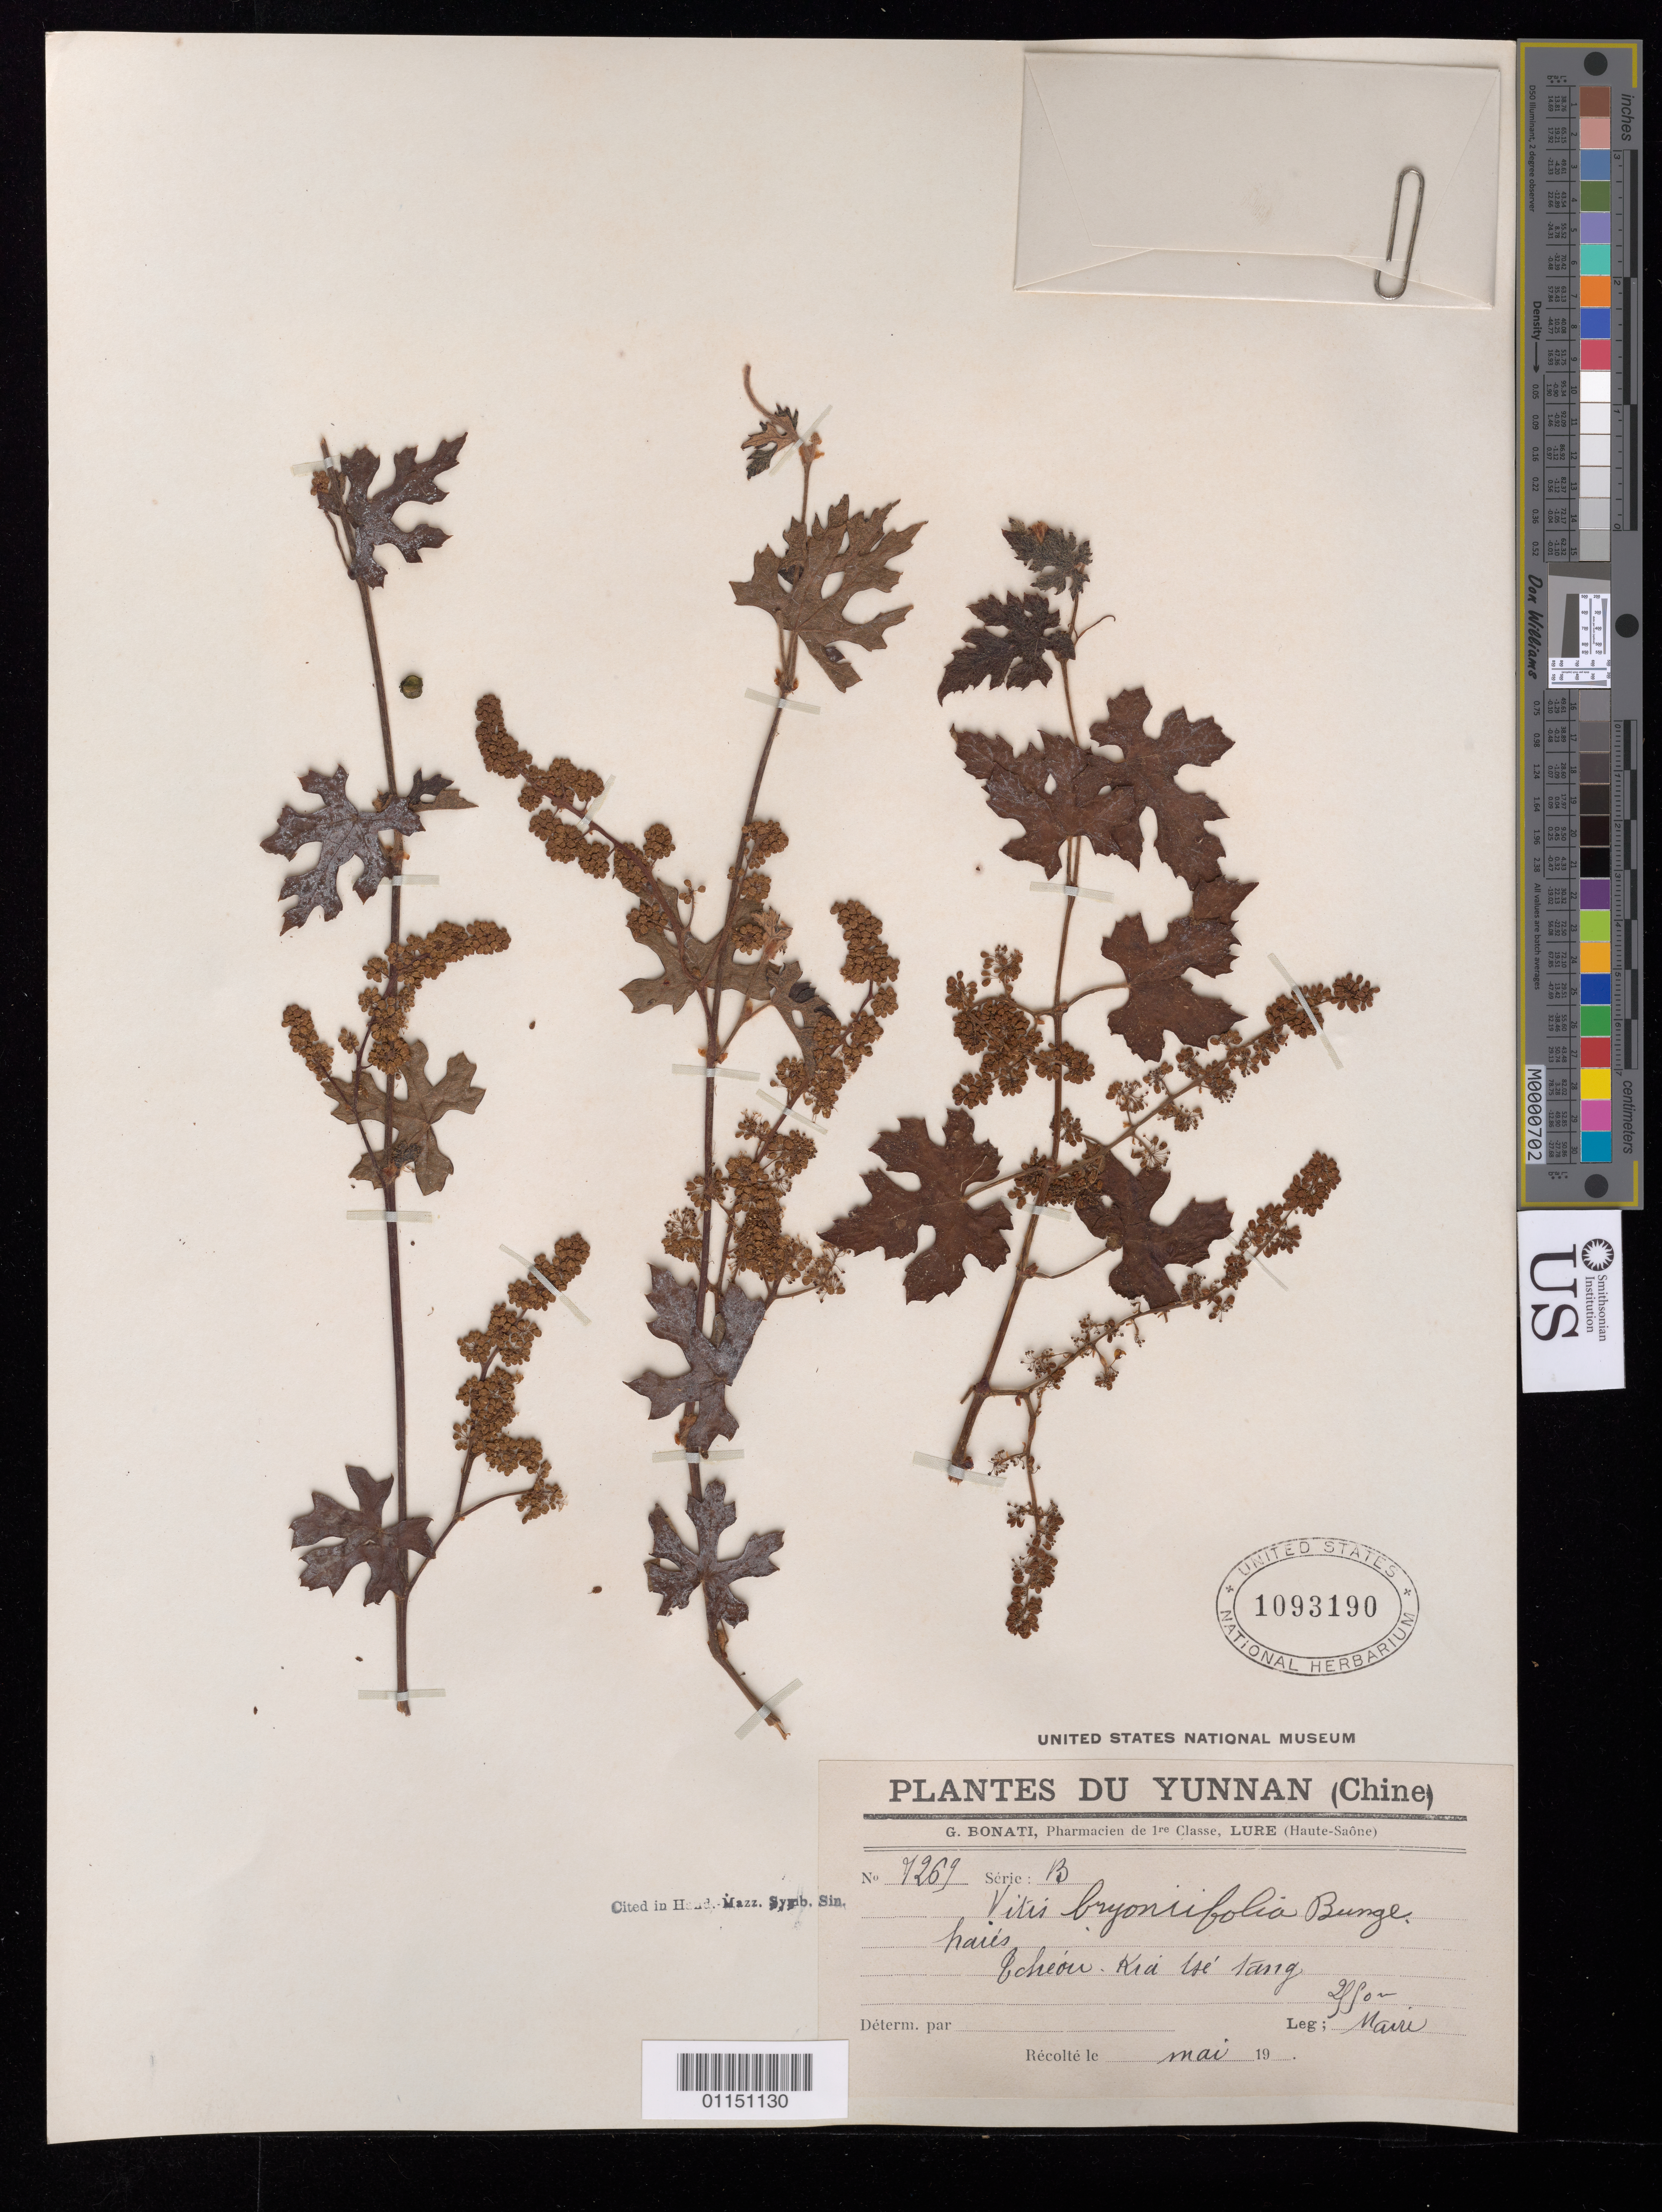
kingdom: Plantae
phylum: Tracheophyta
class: Magnoliopsida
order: Vitales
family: Vitaceae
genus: Vitis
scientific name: Vitis bryoniifolia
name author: Bunge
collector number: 7269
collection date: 1900-05/1999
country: China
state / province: Yunnan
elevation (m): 2990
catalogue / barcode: US 1093190